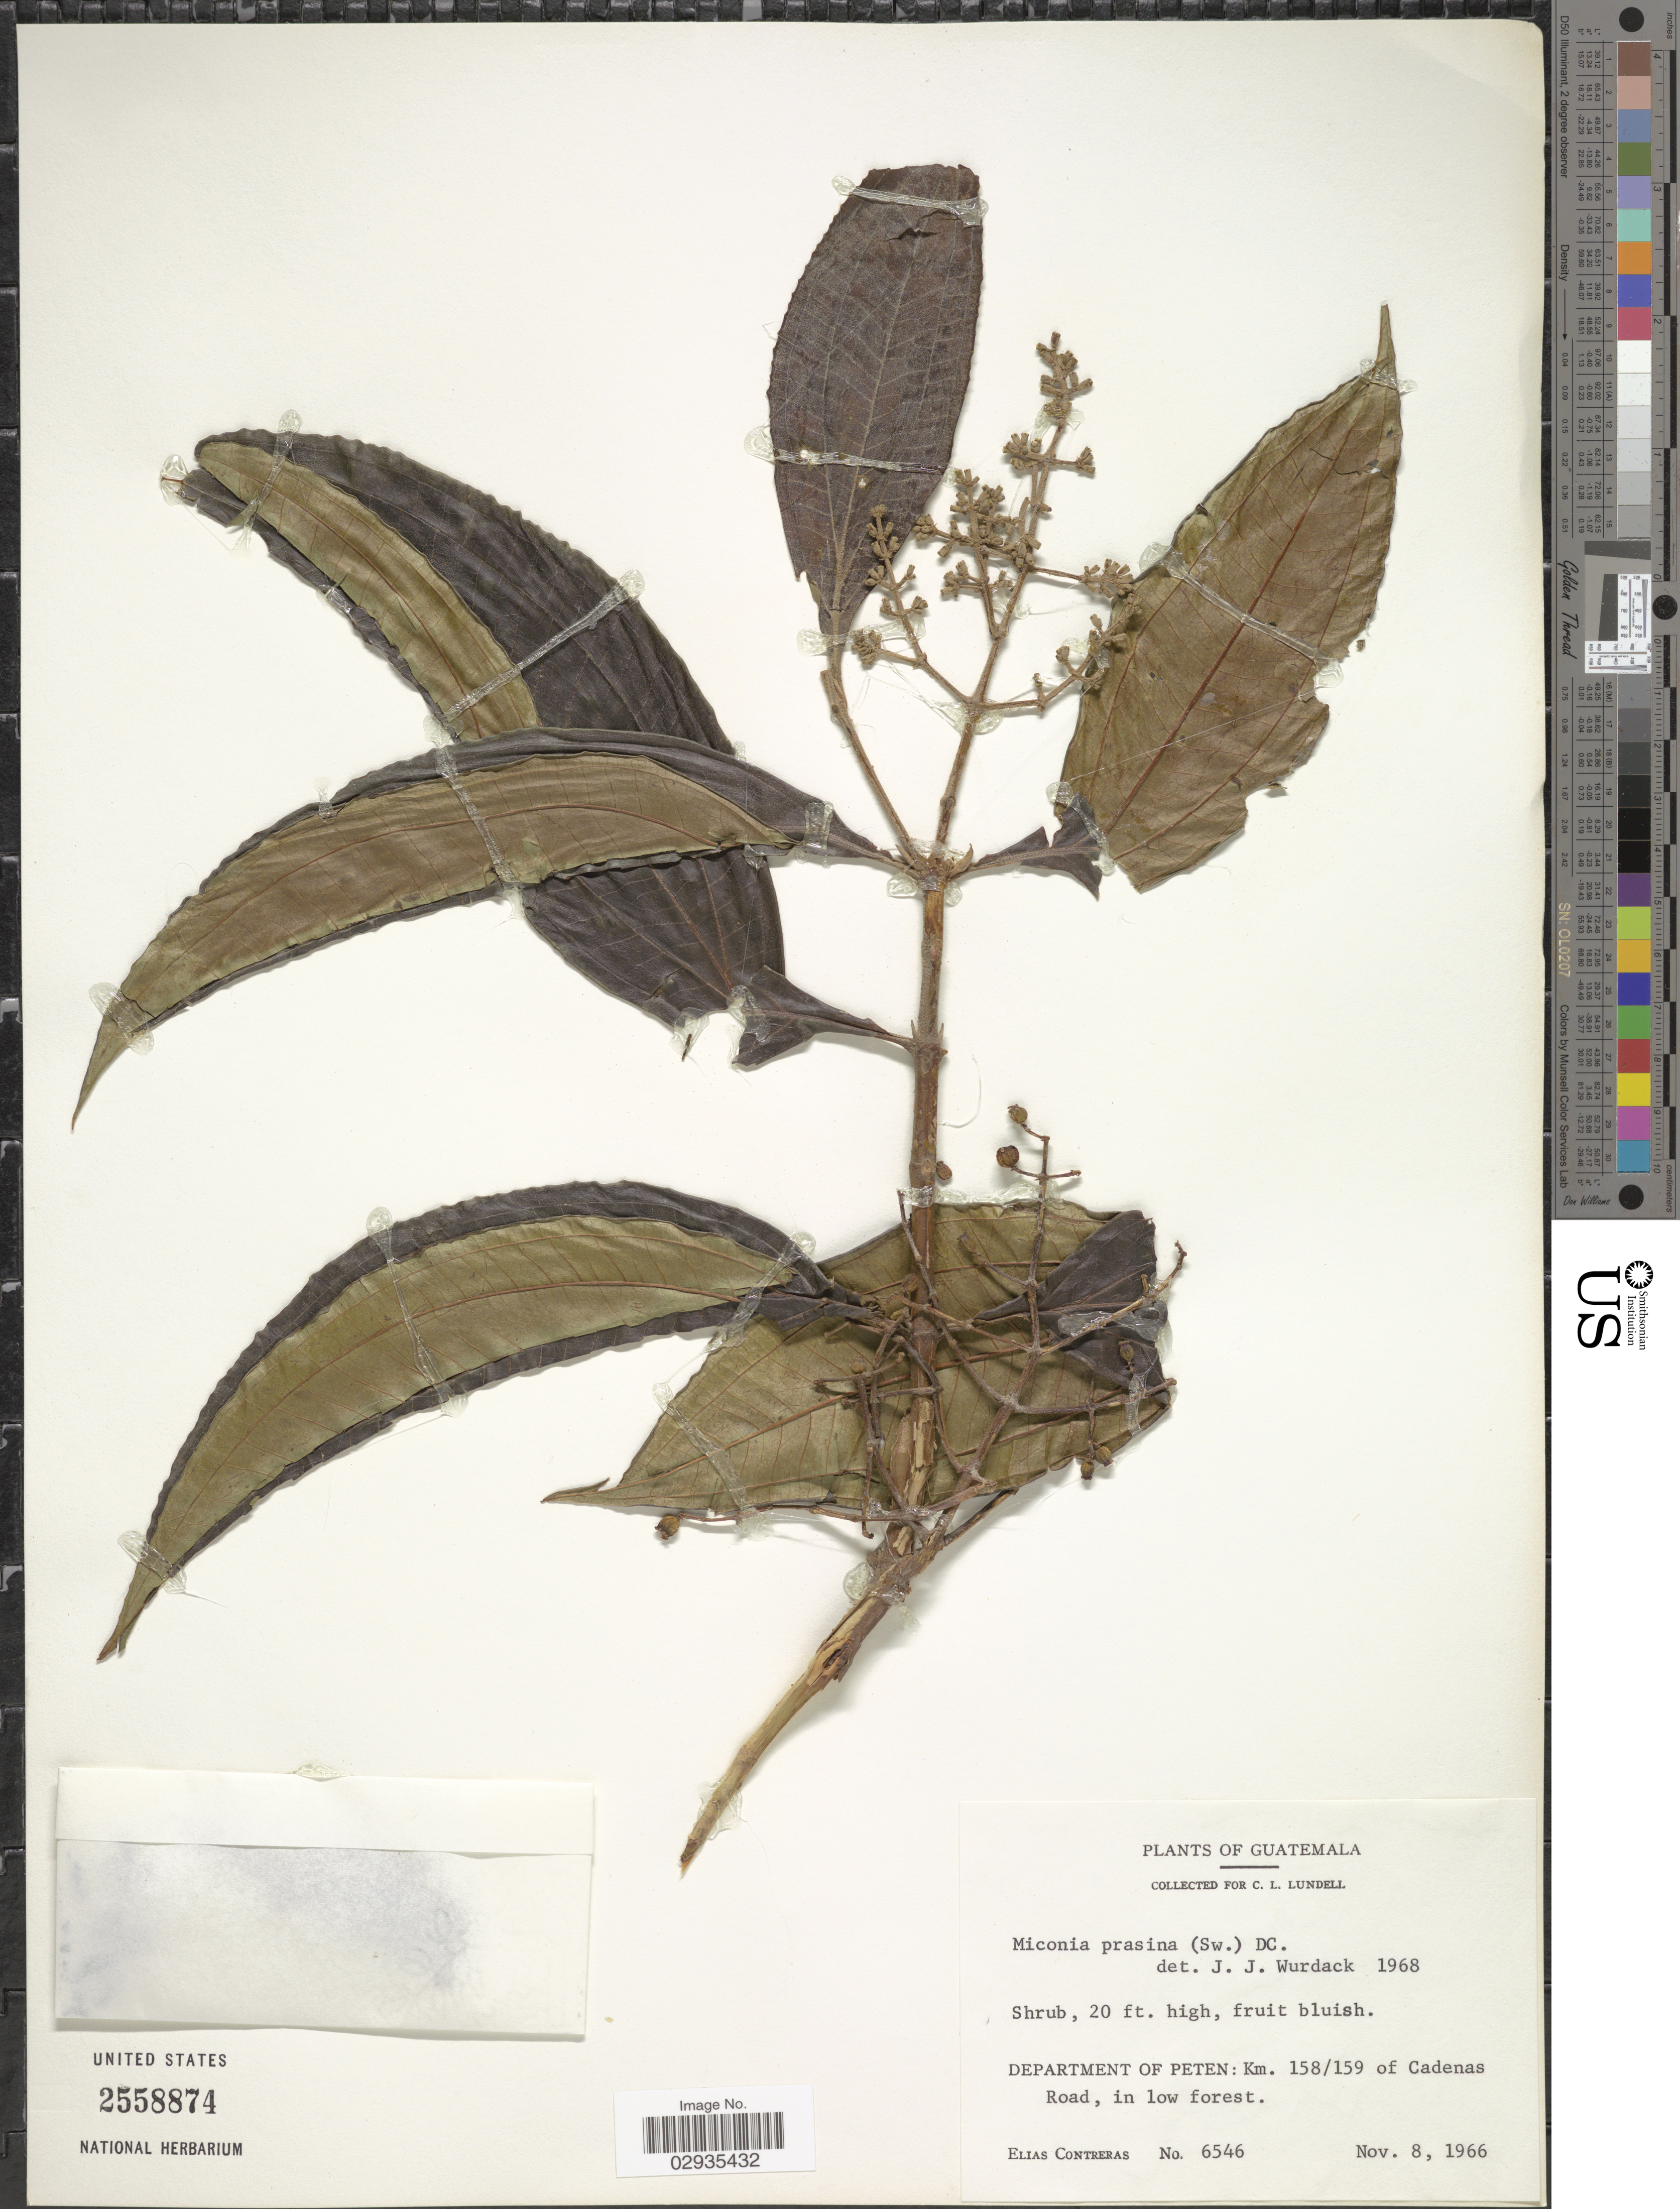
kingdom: Plantae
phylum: Tracheophyta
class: Magnoliopsida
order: Myrtales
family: Melastomataceae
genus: Miconia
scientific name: Miconia prasina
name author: (Sw.) DC.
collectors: E. Contreras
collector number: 6546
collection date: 1966-11-08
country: Guatemala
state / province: El Petén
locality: Department of Peten, Km. 158/159 of Cadenas Road, in low forest.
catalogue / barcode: US 2558874